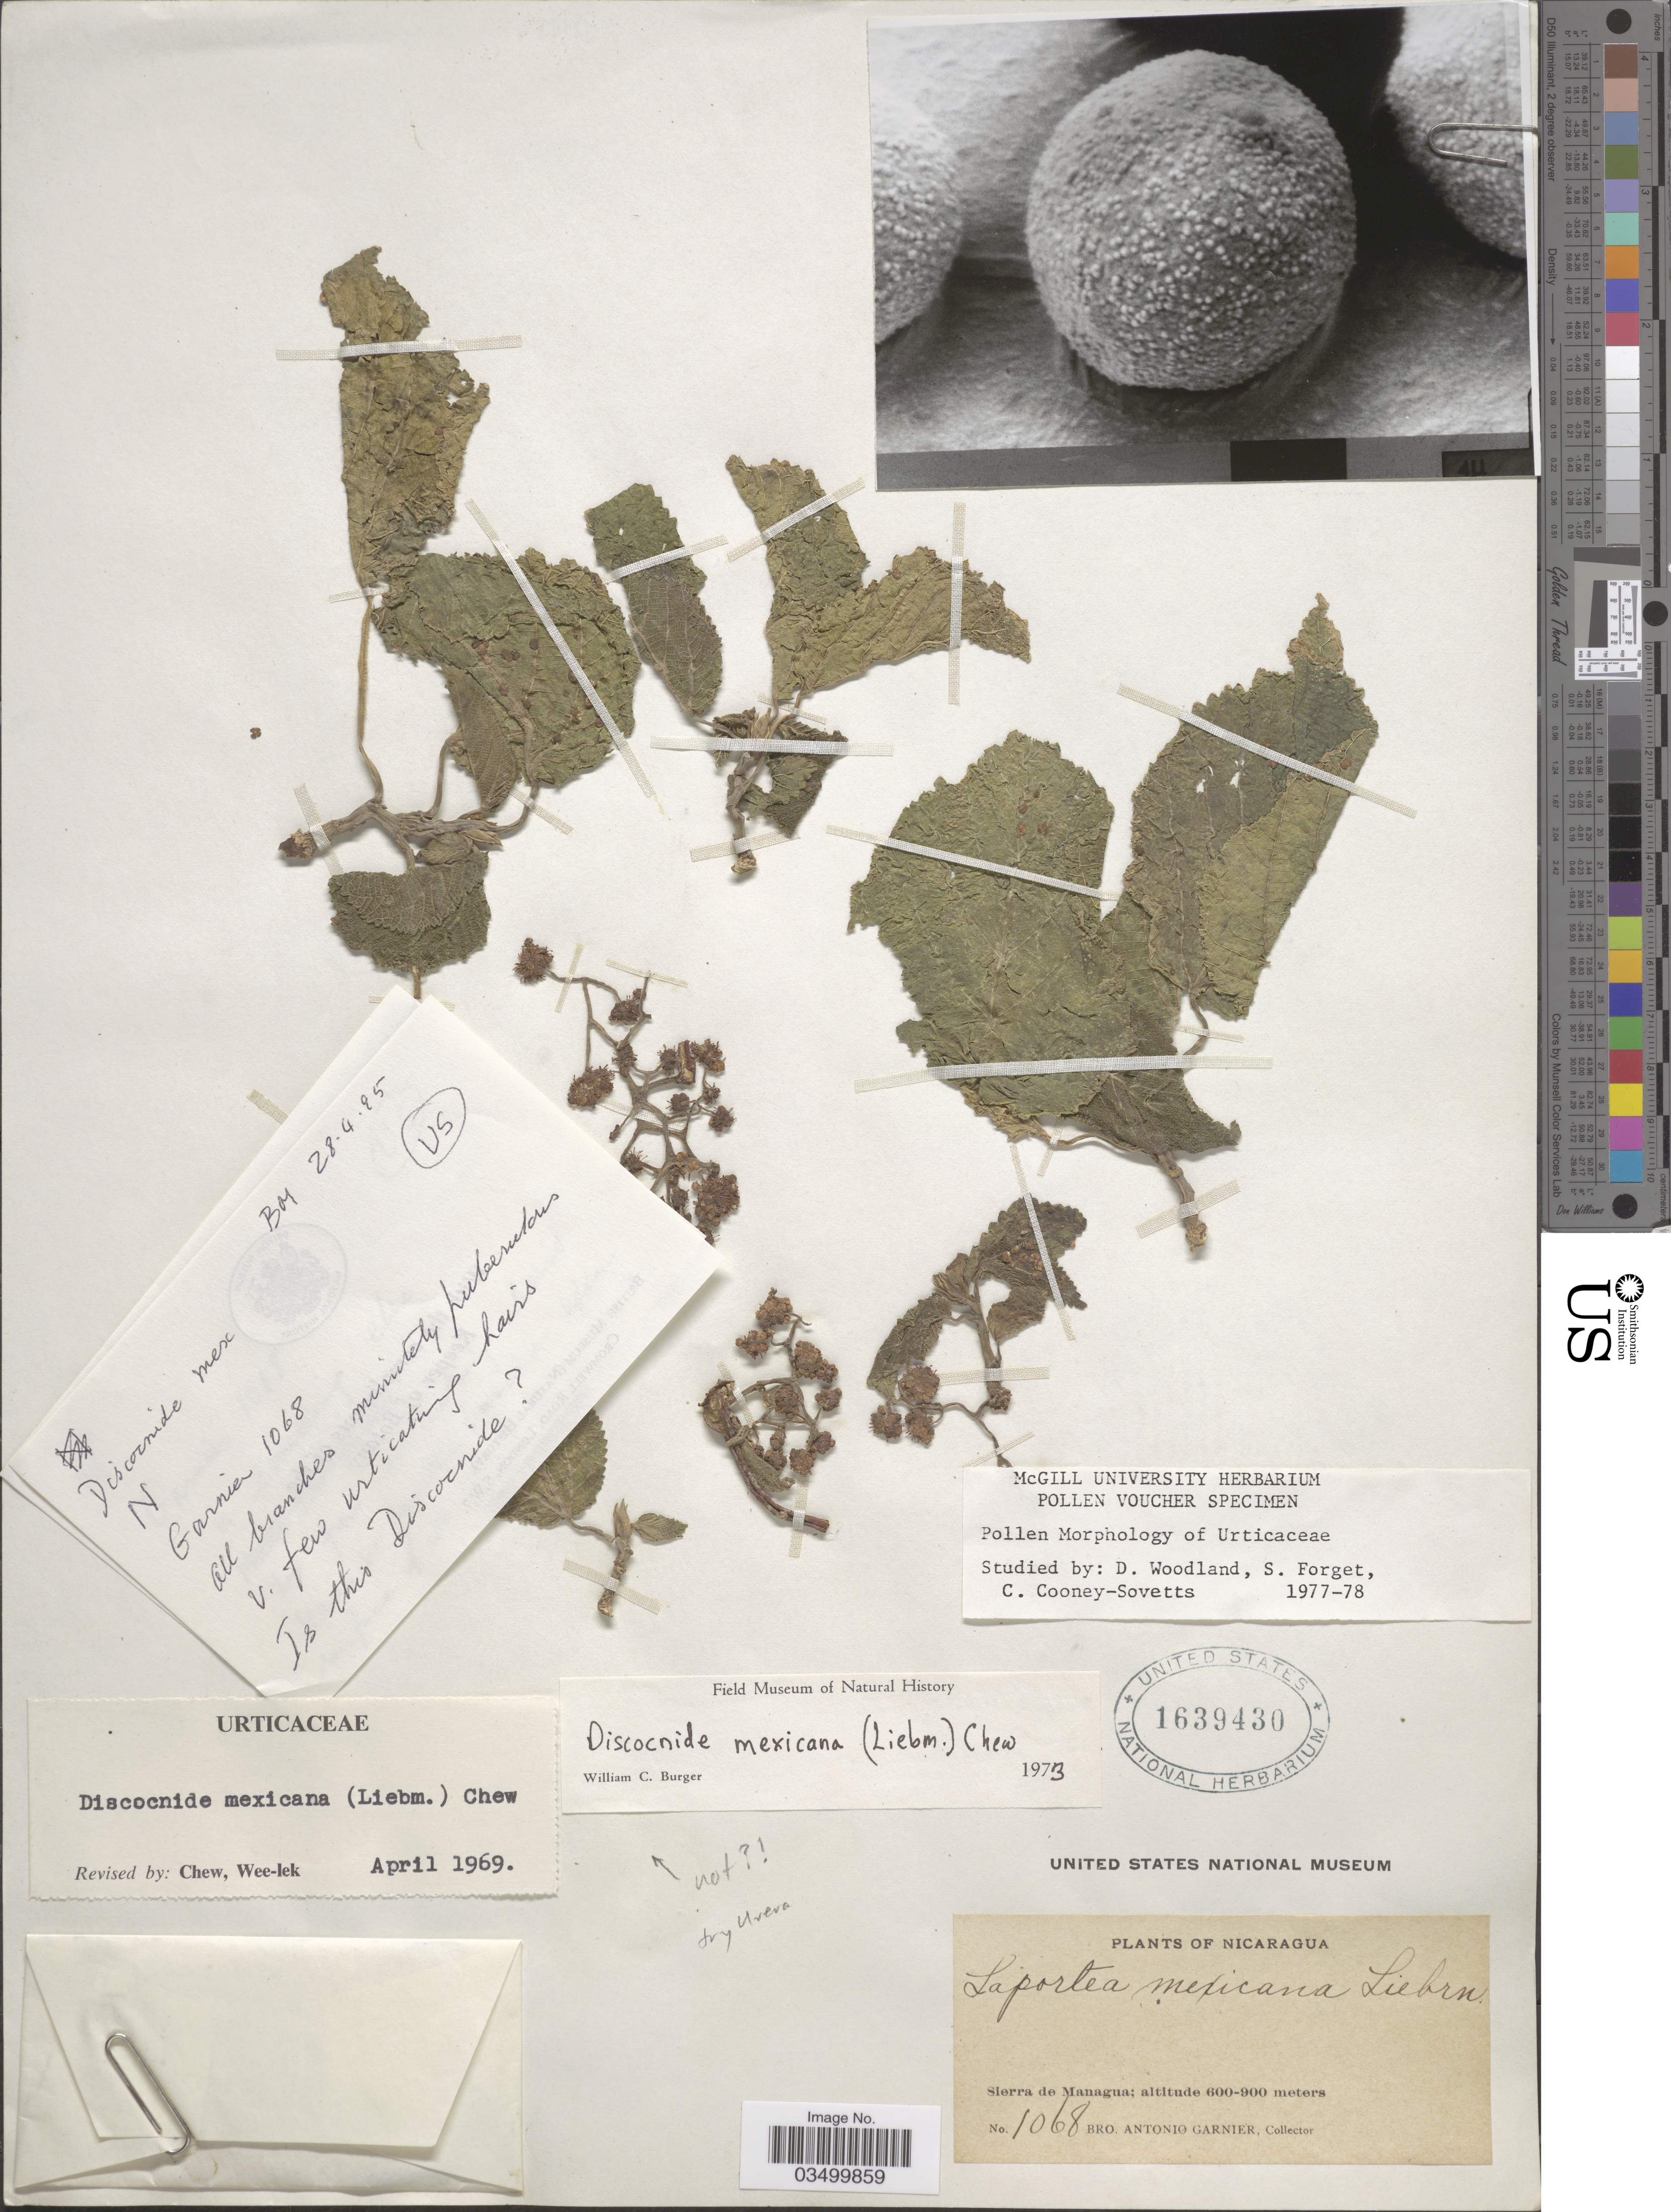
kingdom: Plantae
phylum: Tracheophyta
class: Magnoliopsida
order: Rosales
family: Urticaceae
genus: Discocnide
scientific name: Discocnide mexicana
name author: (Liebm.) Chew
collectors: Bro. A. Garnier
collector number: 1068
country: Nicaragua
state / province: Managua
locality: Sierra de Managua.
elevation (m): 600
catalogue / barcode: US 1639430